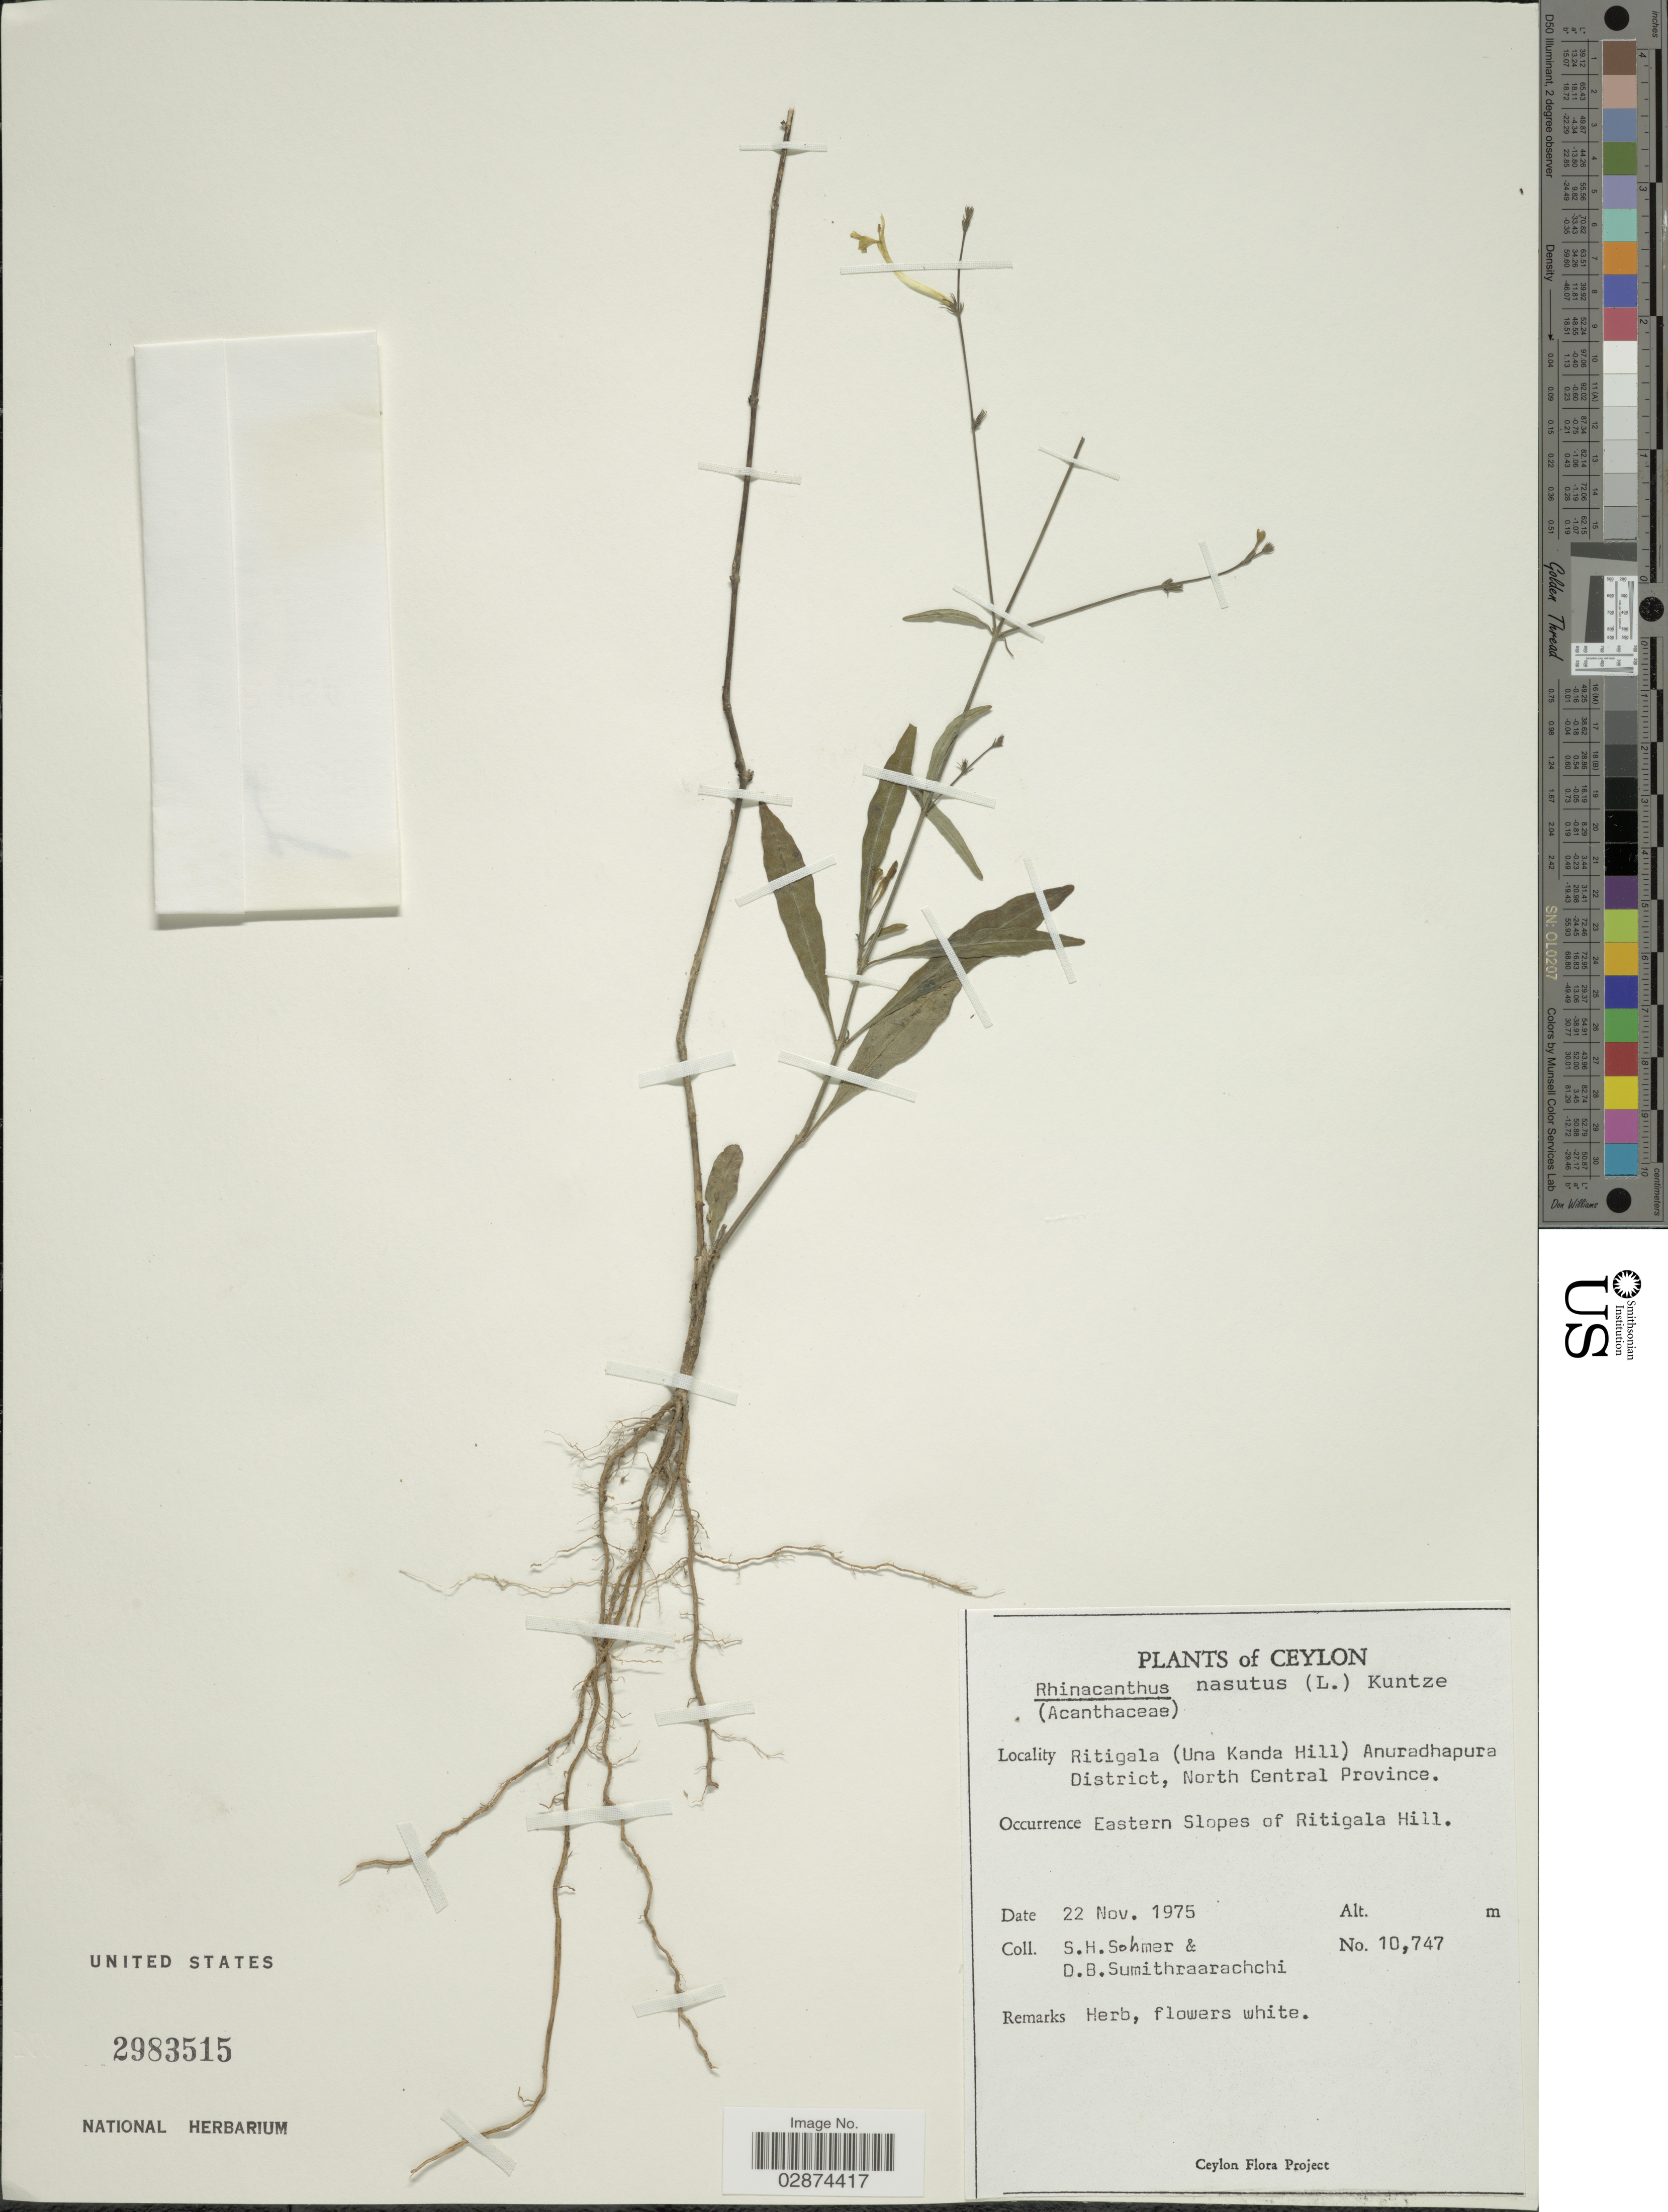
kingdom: Plantae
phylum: Tracheophyta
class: Magnoliopsida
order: Lamiales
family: Acanthaceae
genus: Rhinacanthus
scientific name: Rhinacanthus nasutus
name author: (L.) Kurz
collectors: S. H. Sohmer & D. B. Sumithraarachchi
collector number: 10747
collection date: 1975-11-22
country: Sri Lanka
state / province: North Central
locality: Ceylon. Ritigala (Una Kanda Hill) Anuradhapura District. Eastern slopes of Ritigala Hill.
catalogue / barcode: US 2983515